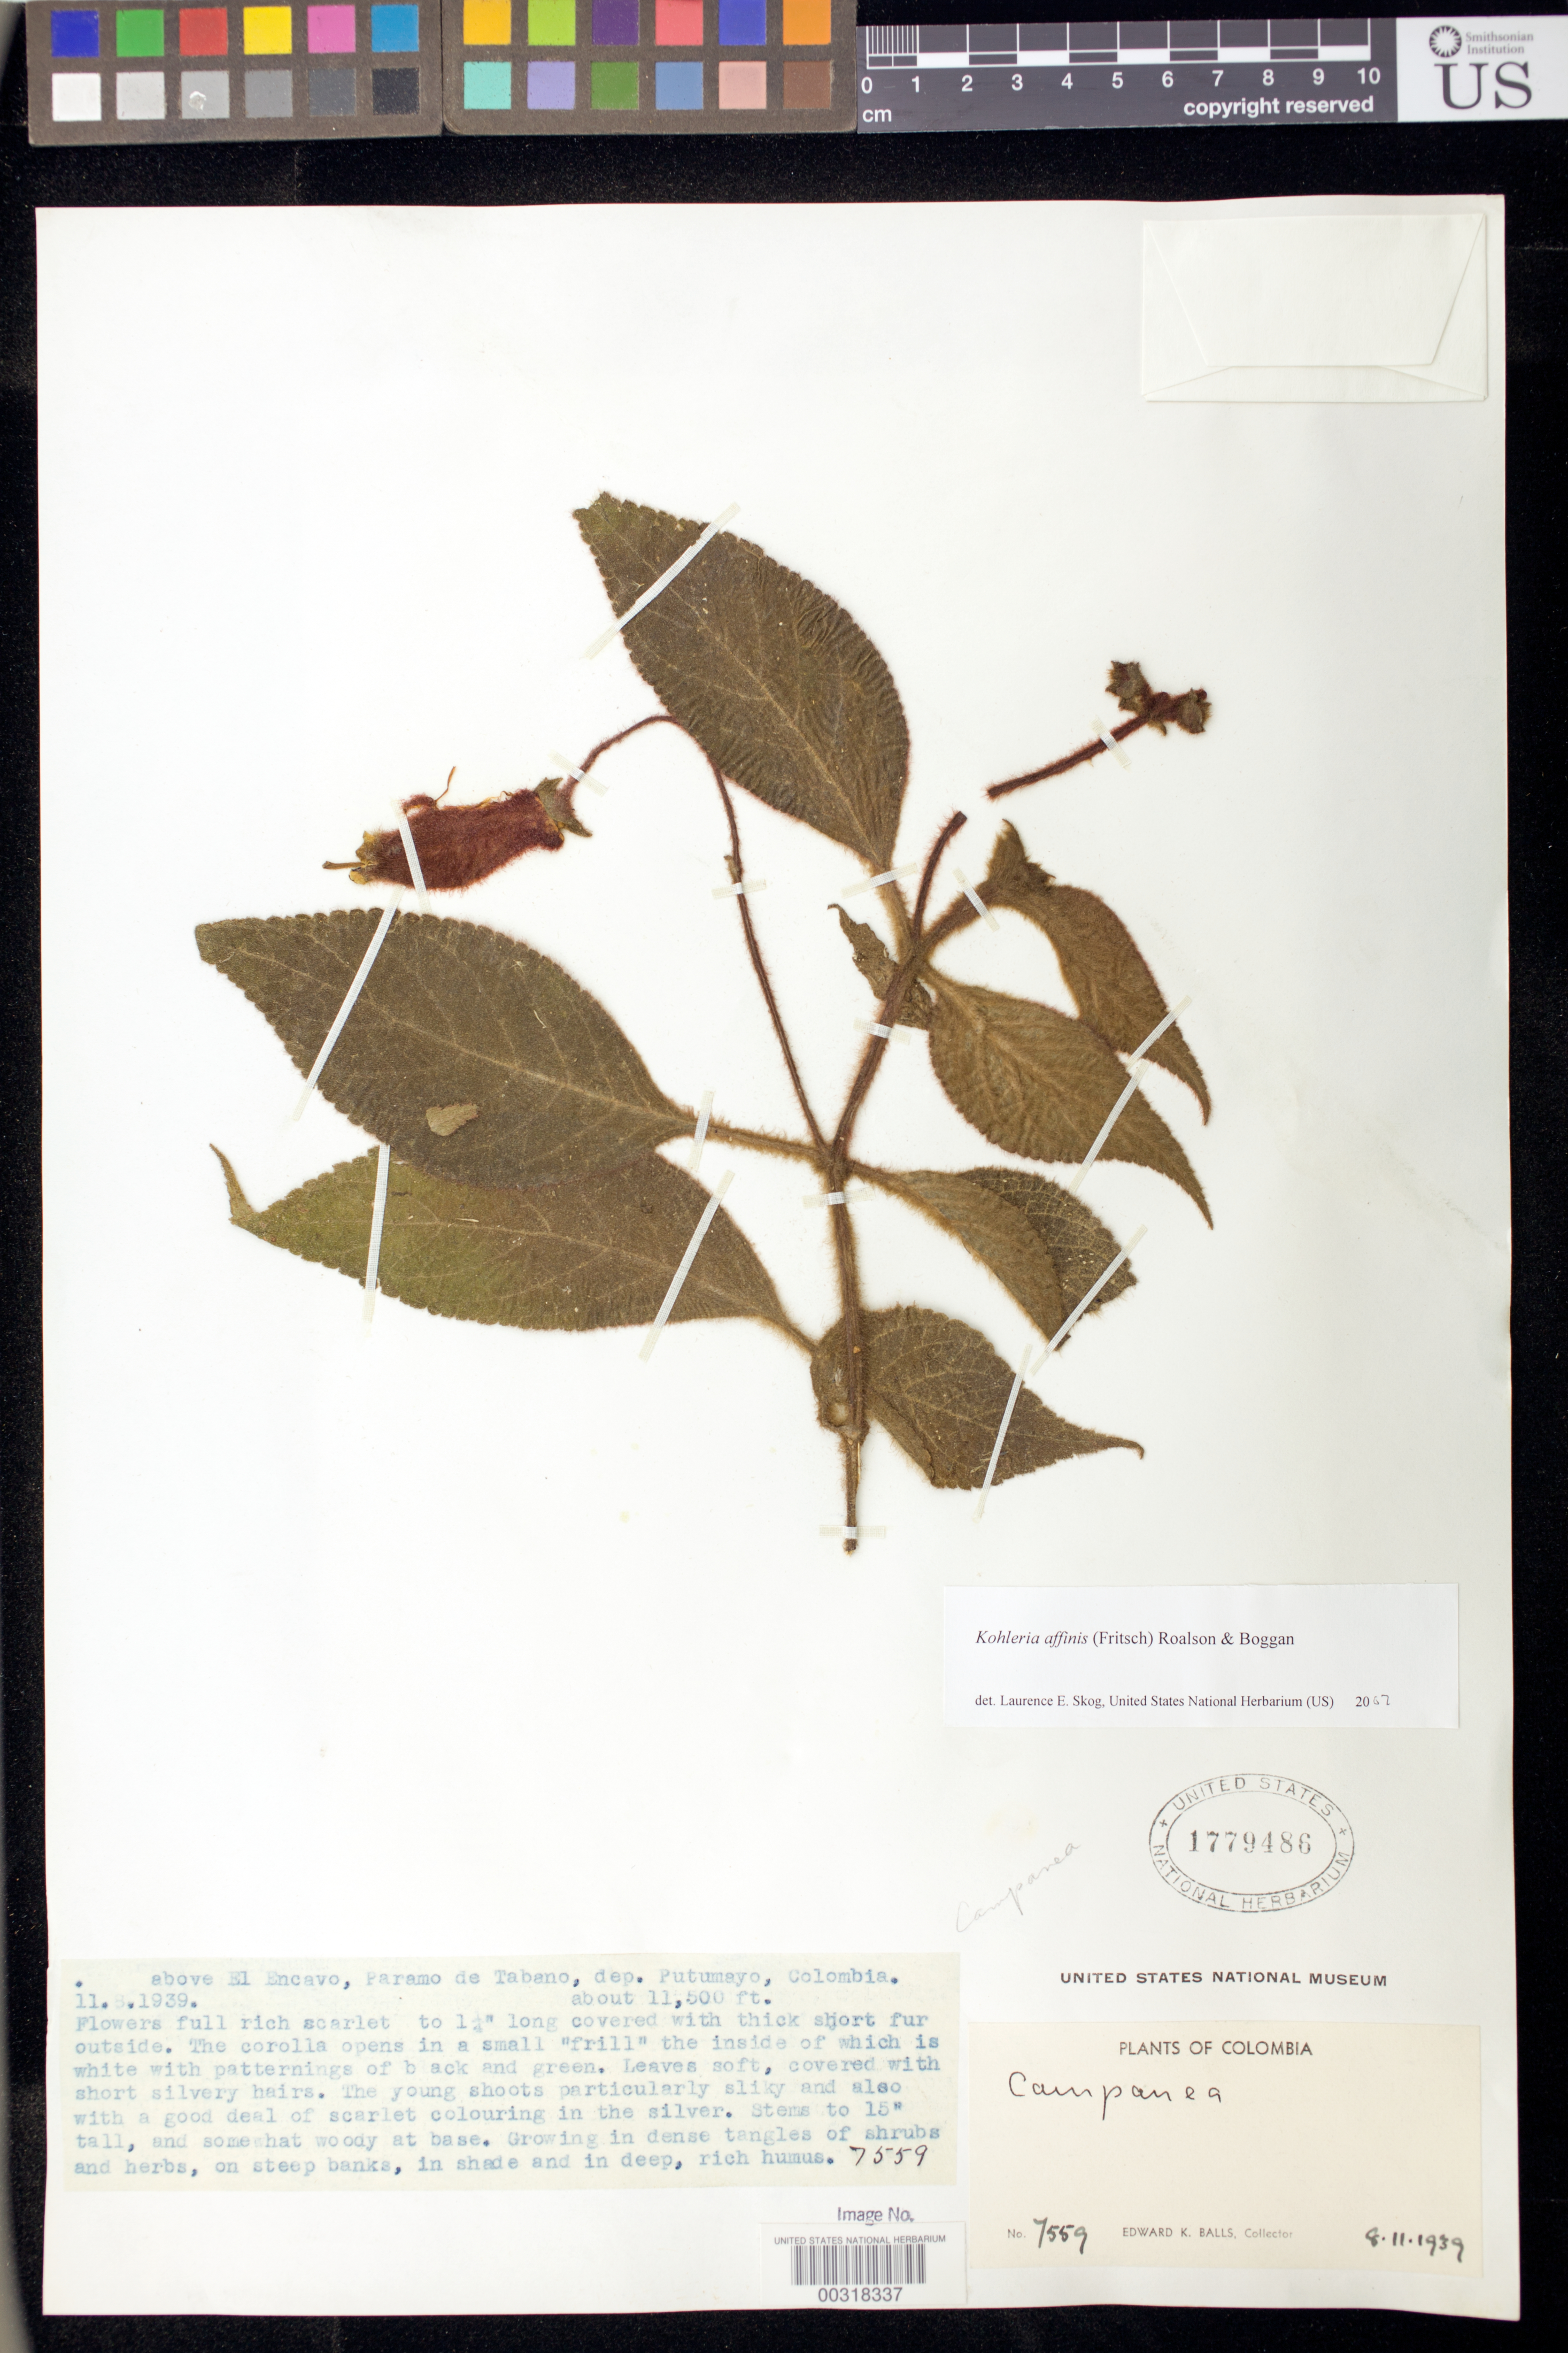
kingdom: Plantae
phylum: Tracheophyta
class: Magnoliopsida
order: Lamiales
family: Gesneriaceae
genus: Kohleria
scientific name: Kohleria affinis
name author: (Fritsch) Roalson & Boggan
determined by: Boggan, J. K.; Skog, L. E.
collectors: E. K. Balls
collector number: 7559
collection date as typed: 11 Aug 1939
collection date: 1939-08-11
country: Colombia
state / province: Putumayo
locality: Above El Encavo, Paramo de Tabano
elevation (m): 3505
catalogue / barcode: US 1779486